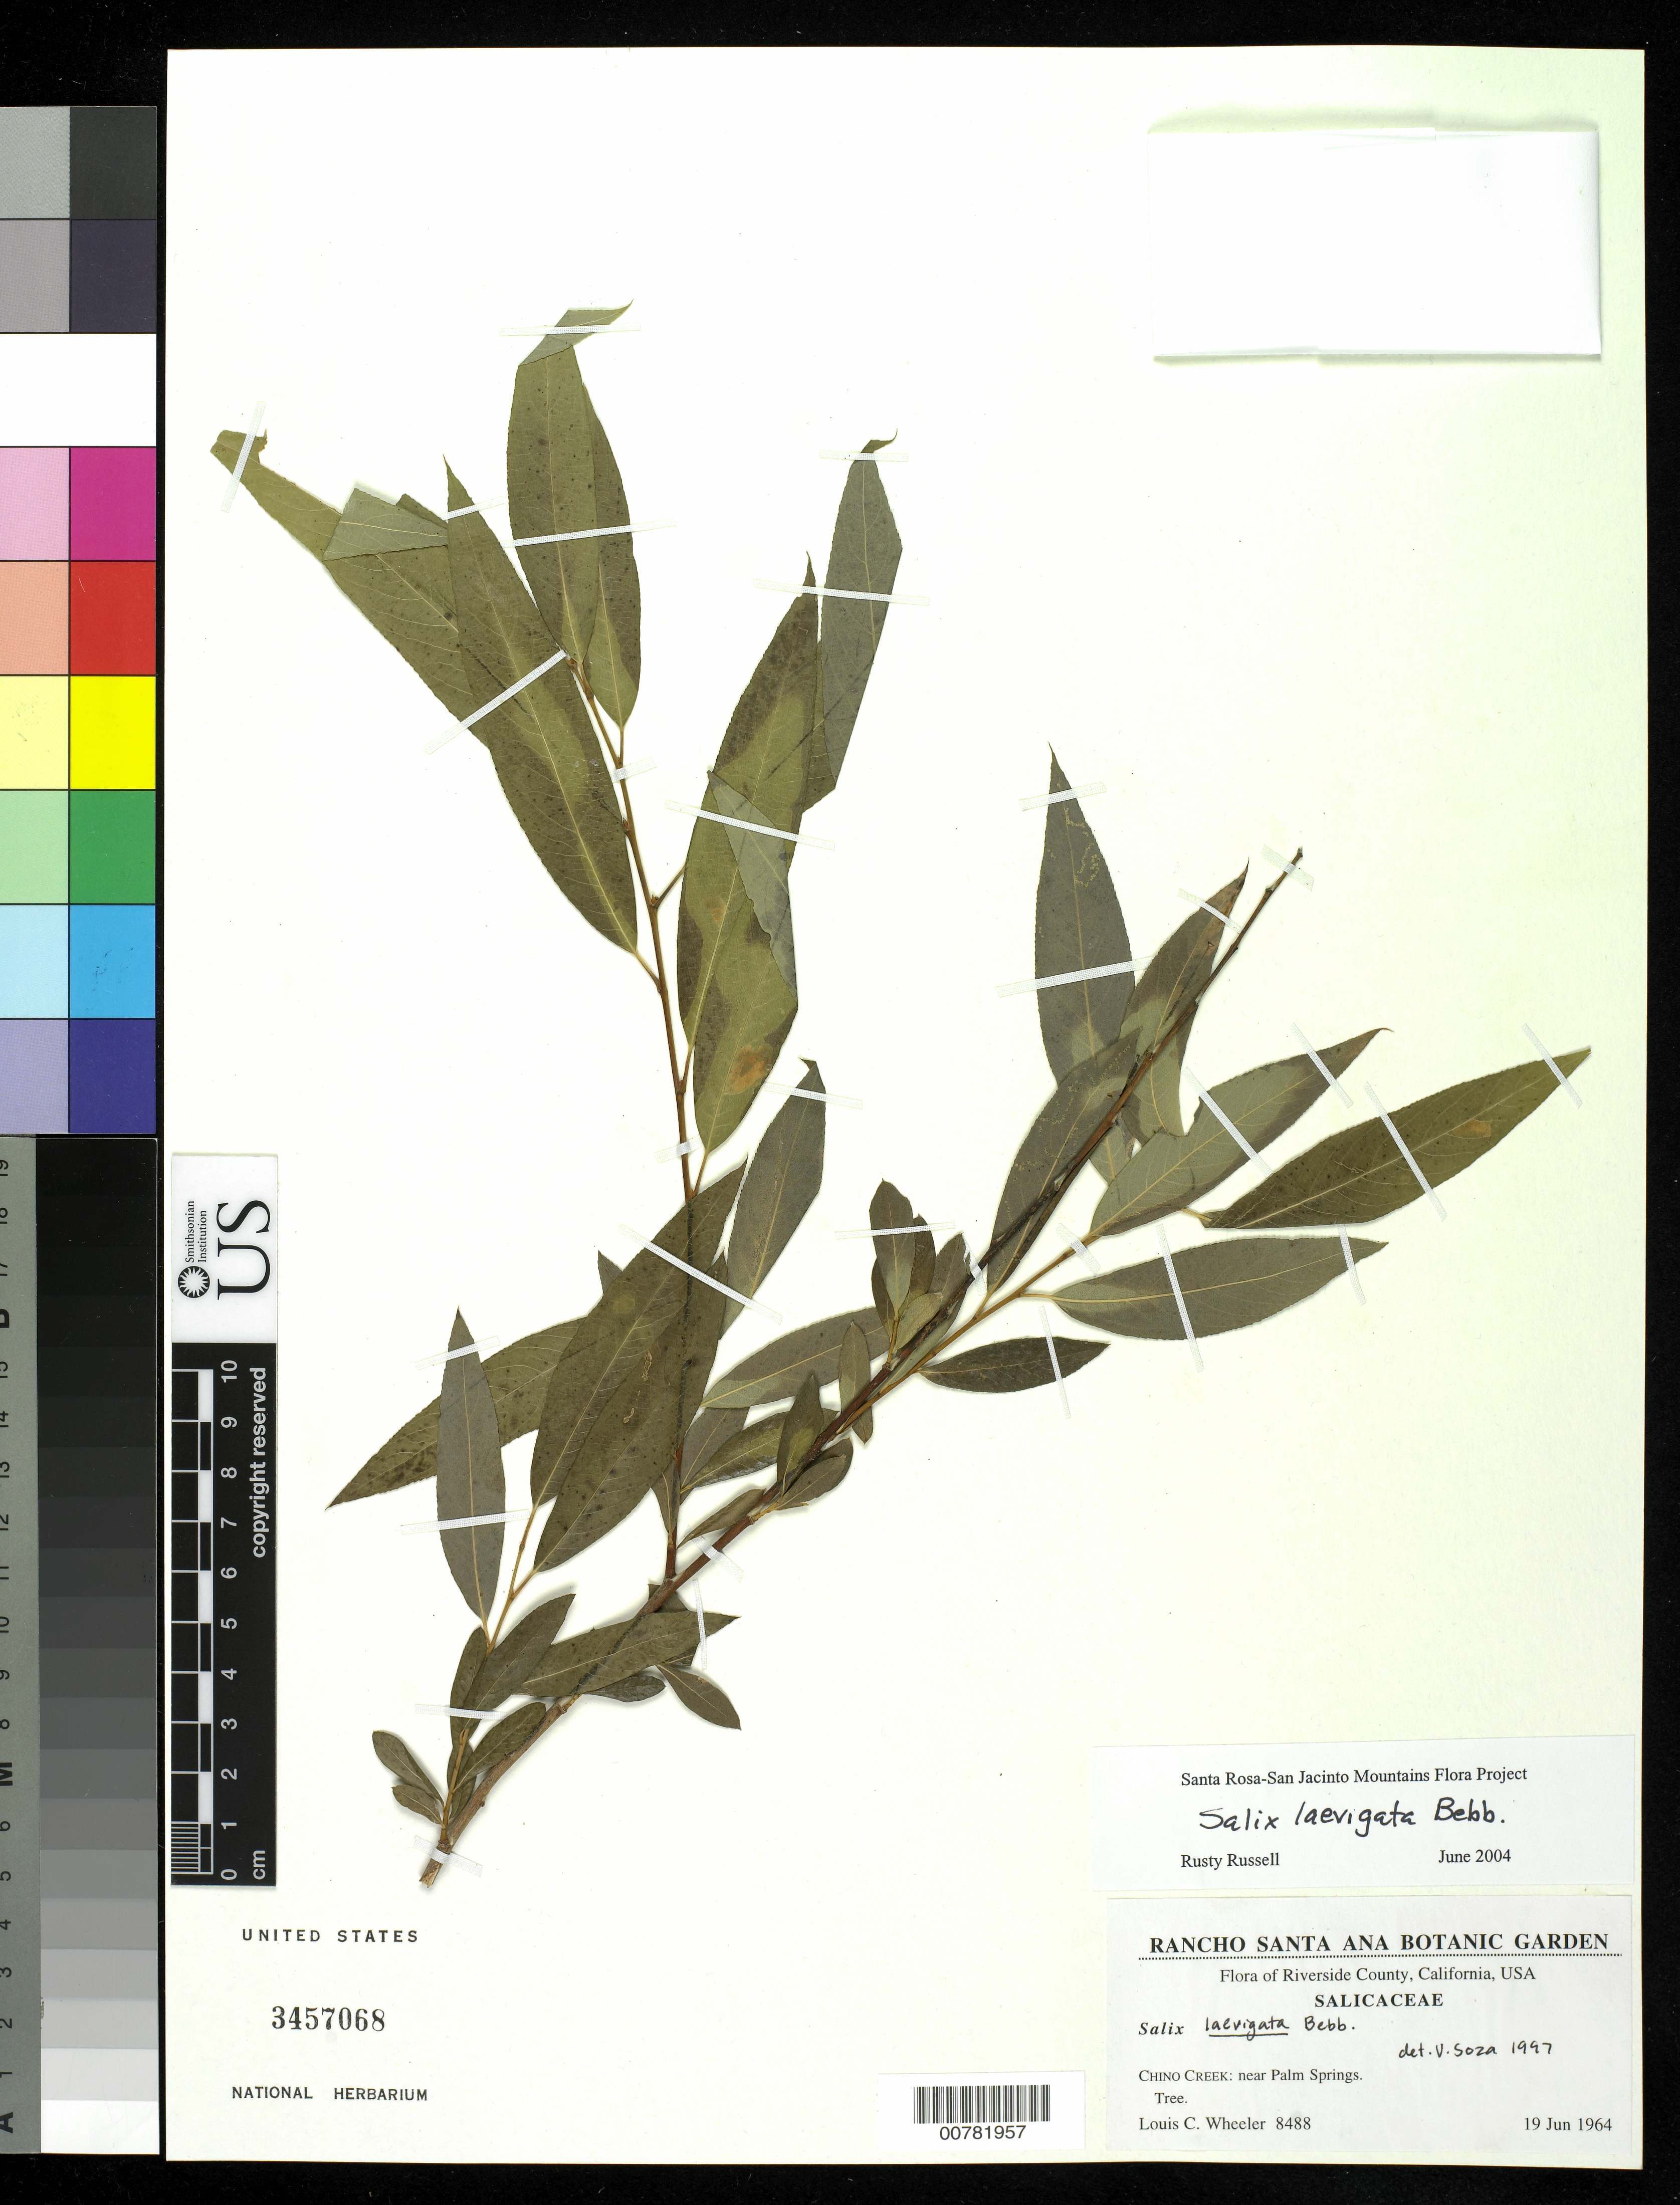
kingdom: Plantae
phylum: Tracheophyta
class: Magnoliopsida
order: Malpighiales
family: Salicaceae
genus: Salix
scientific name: Salix laevigata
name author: Bebb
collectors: L. C. Wheeler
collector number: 8488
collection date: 1964-06-19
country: United States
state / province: California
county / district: Riverside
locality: Riverside County. Chine Creek: near Palm Springs.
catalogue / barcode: US 3457068